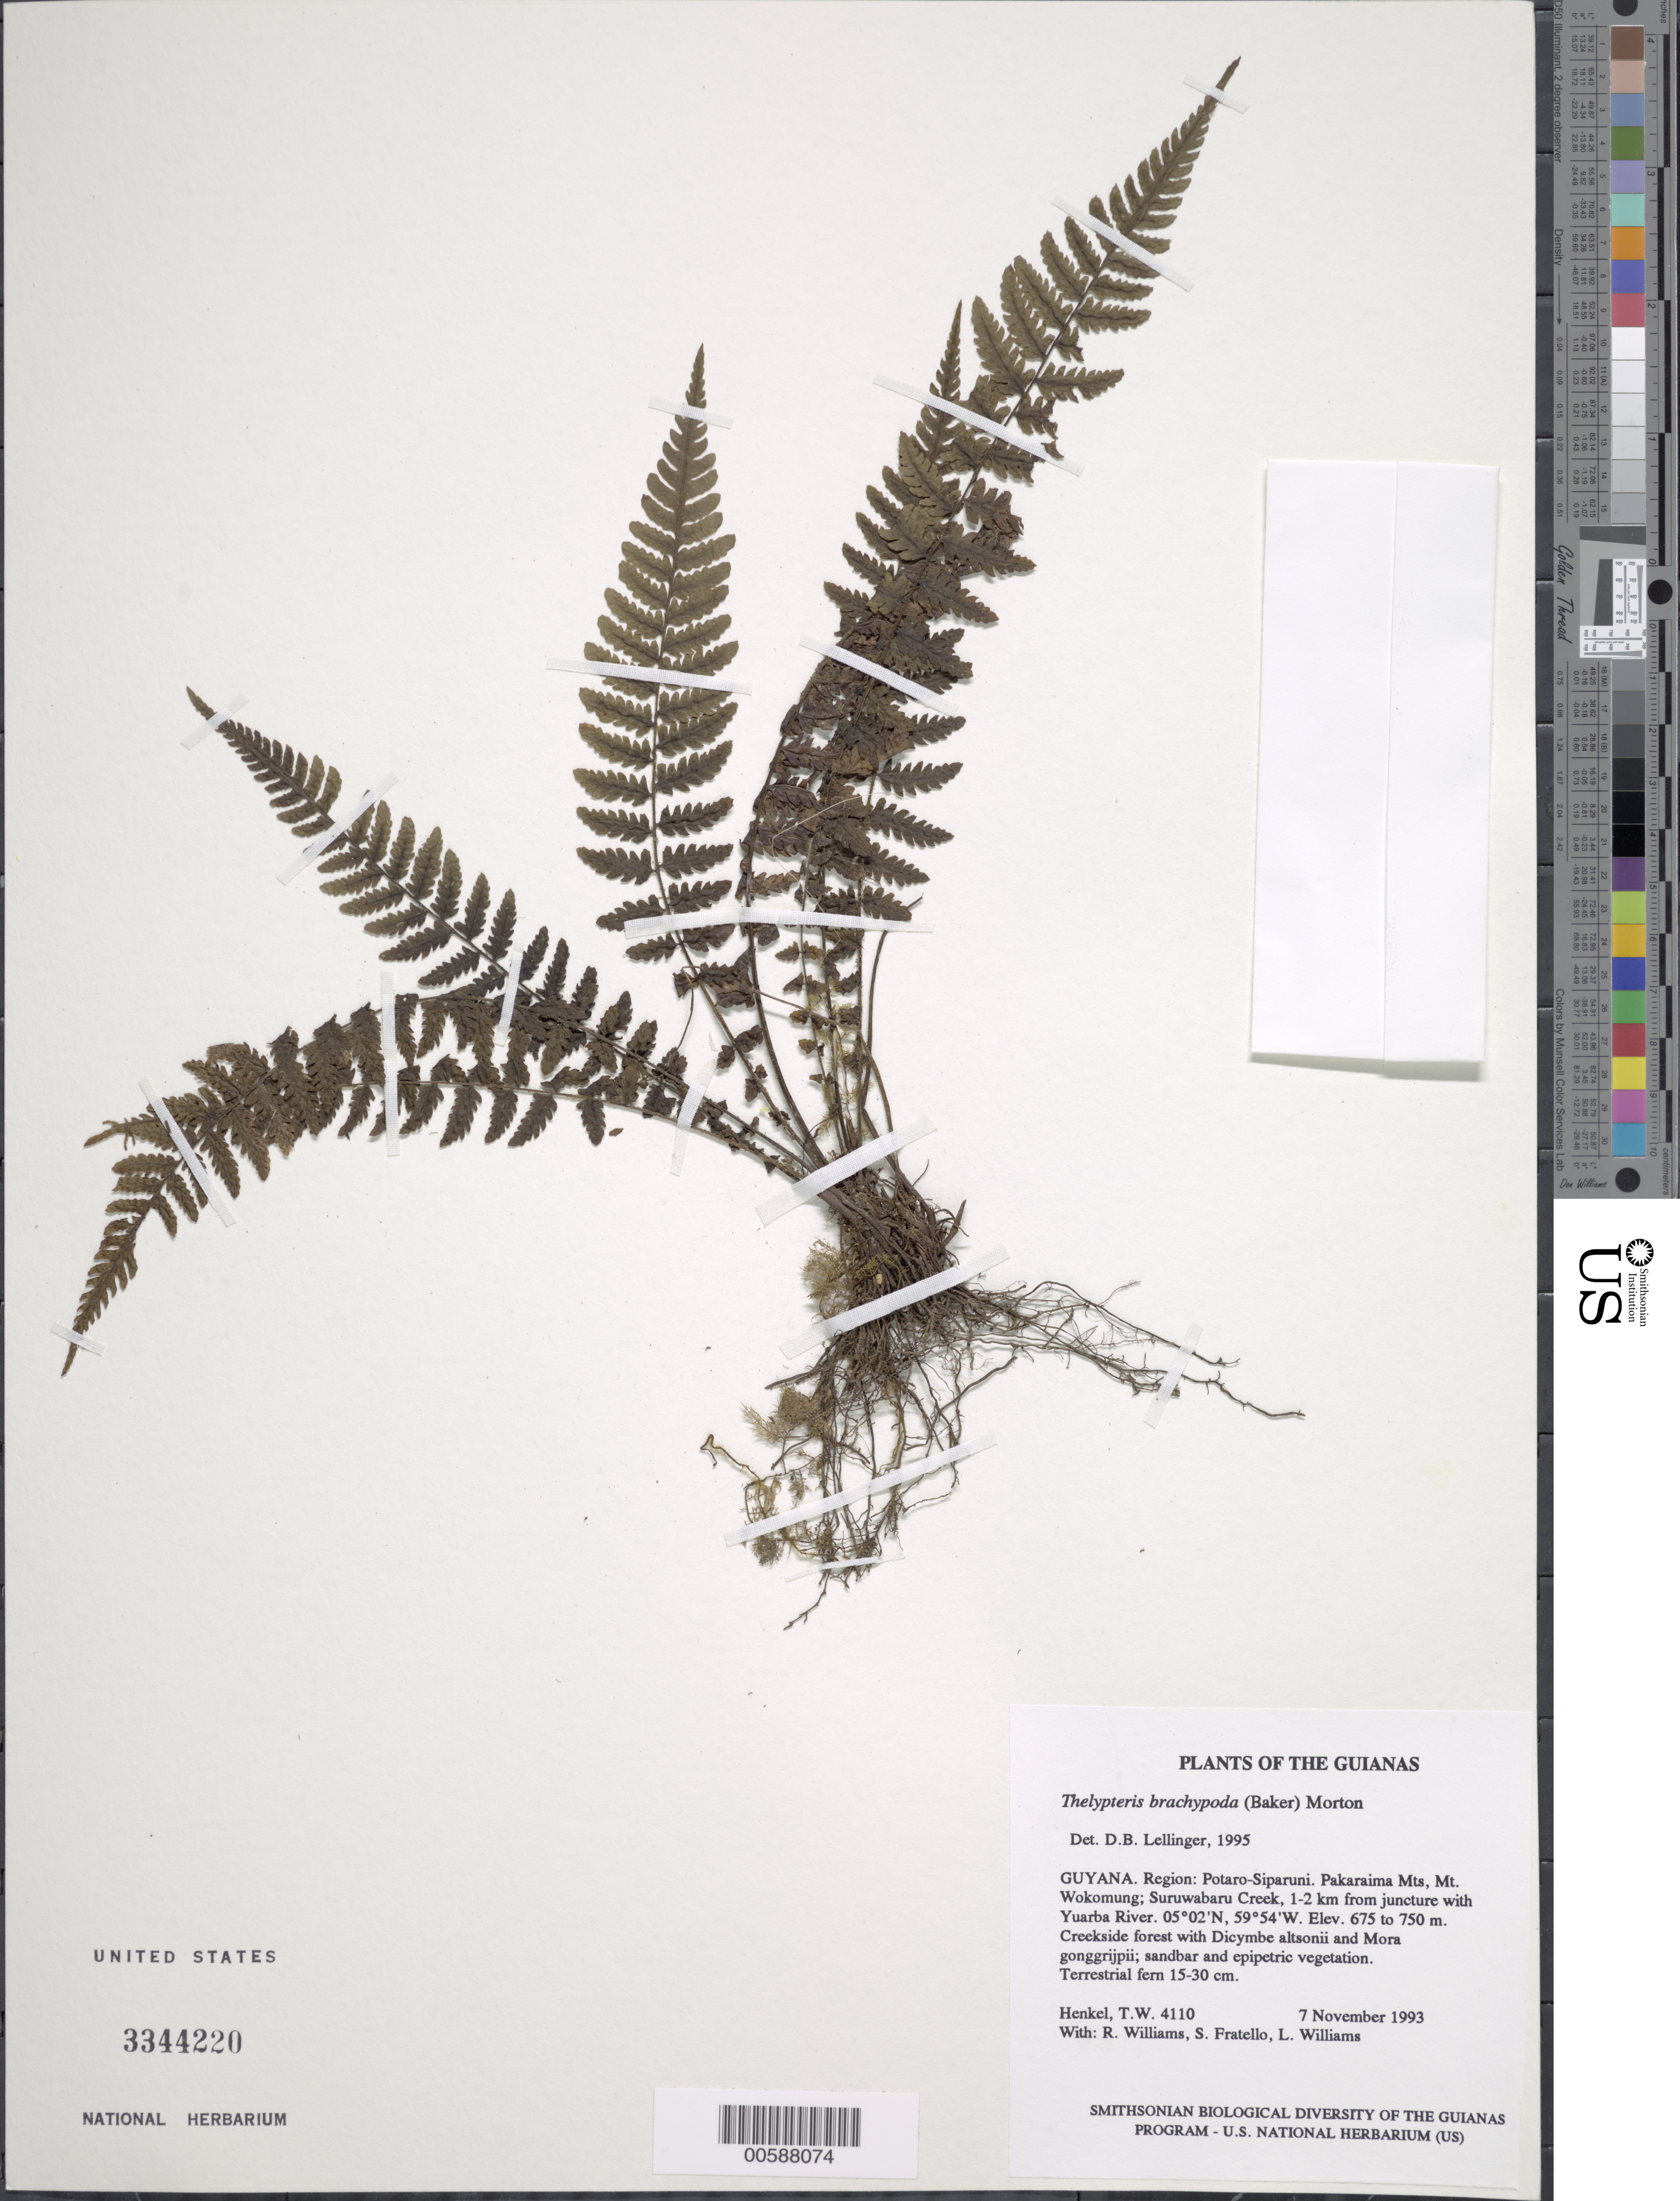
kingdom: Plantae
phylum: Tracheophyta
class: Polypodiopsida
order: Polypodiales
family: Thelypteridaceae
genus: Amauropelta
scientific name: Amauropelta brachypoda (Baker) comb. nov., ined. 2015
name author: (Baker)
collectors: T. Henkel, R. Williams, S. Fratello & L. Williams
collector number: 4110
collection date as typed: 7 November 1993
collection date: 1993-11-07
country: Guyana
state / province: Potaro-Siparuni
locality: Pakaraima Mts, Mt. Wokomung; Suruwabaru Creek, 1-2 km from juncture with Yuarba River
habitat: Creekside forest with Dicymbe altsonii and Mora gonggrijpii; sandbar and epipetric vegetation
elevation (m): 675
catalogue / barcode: US 3344220